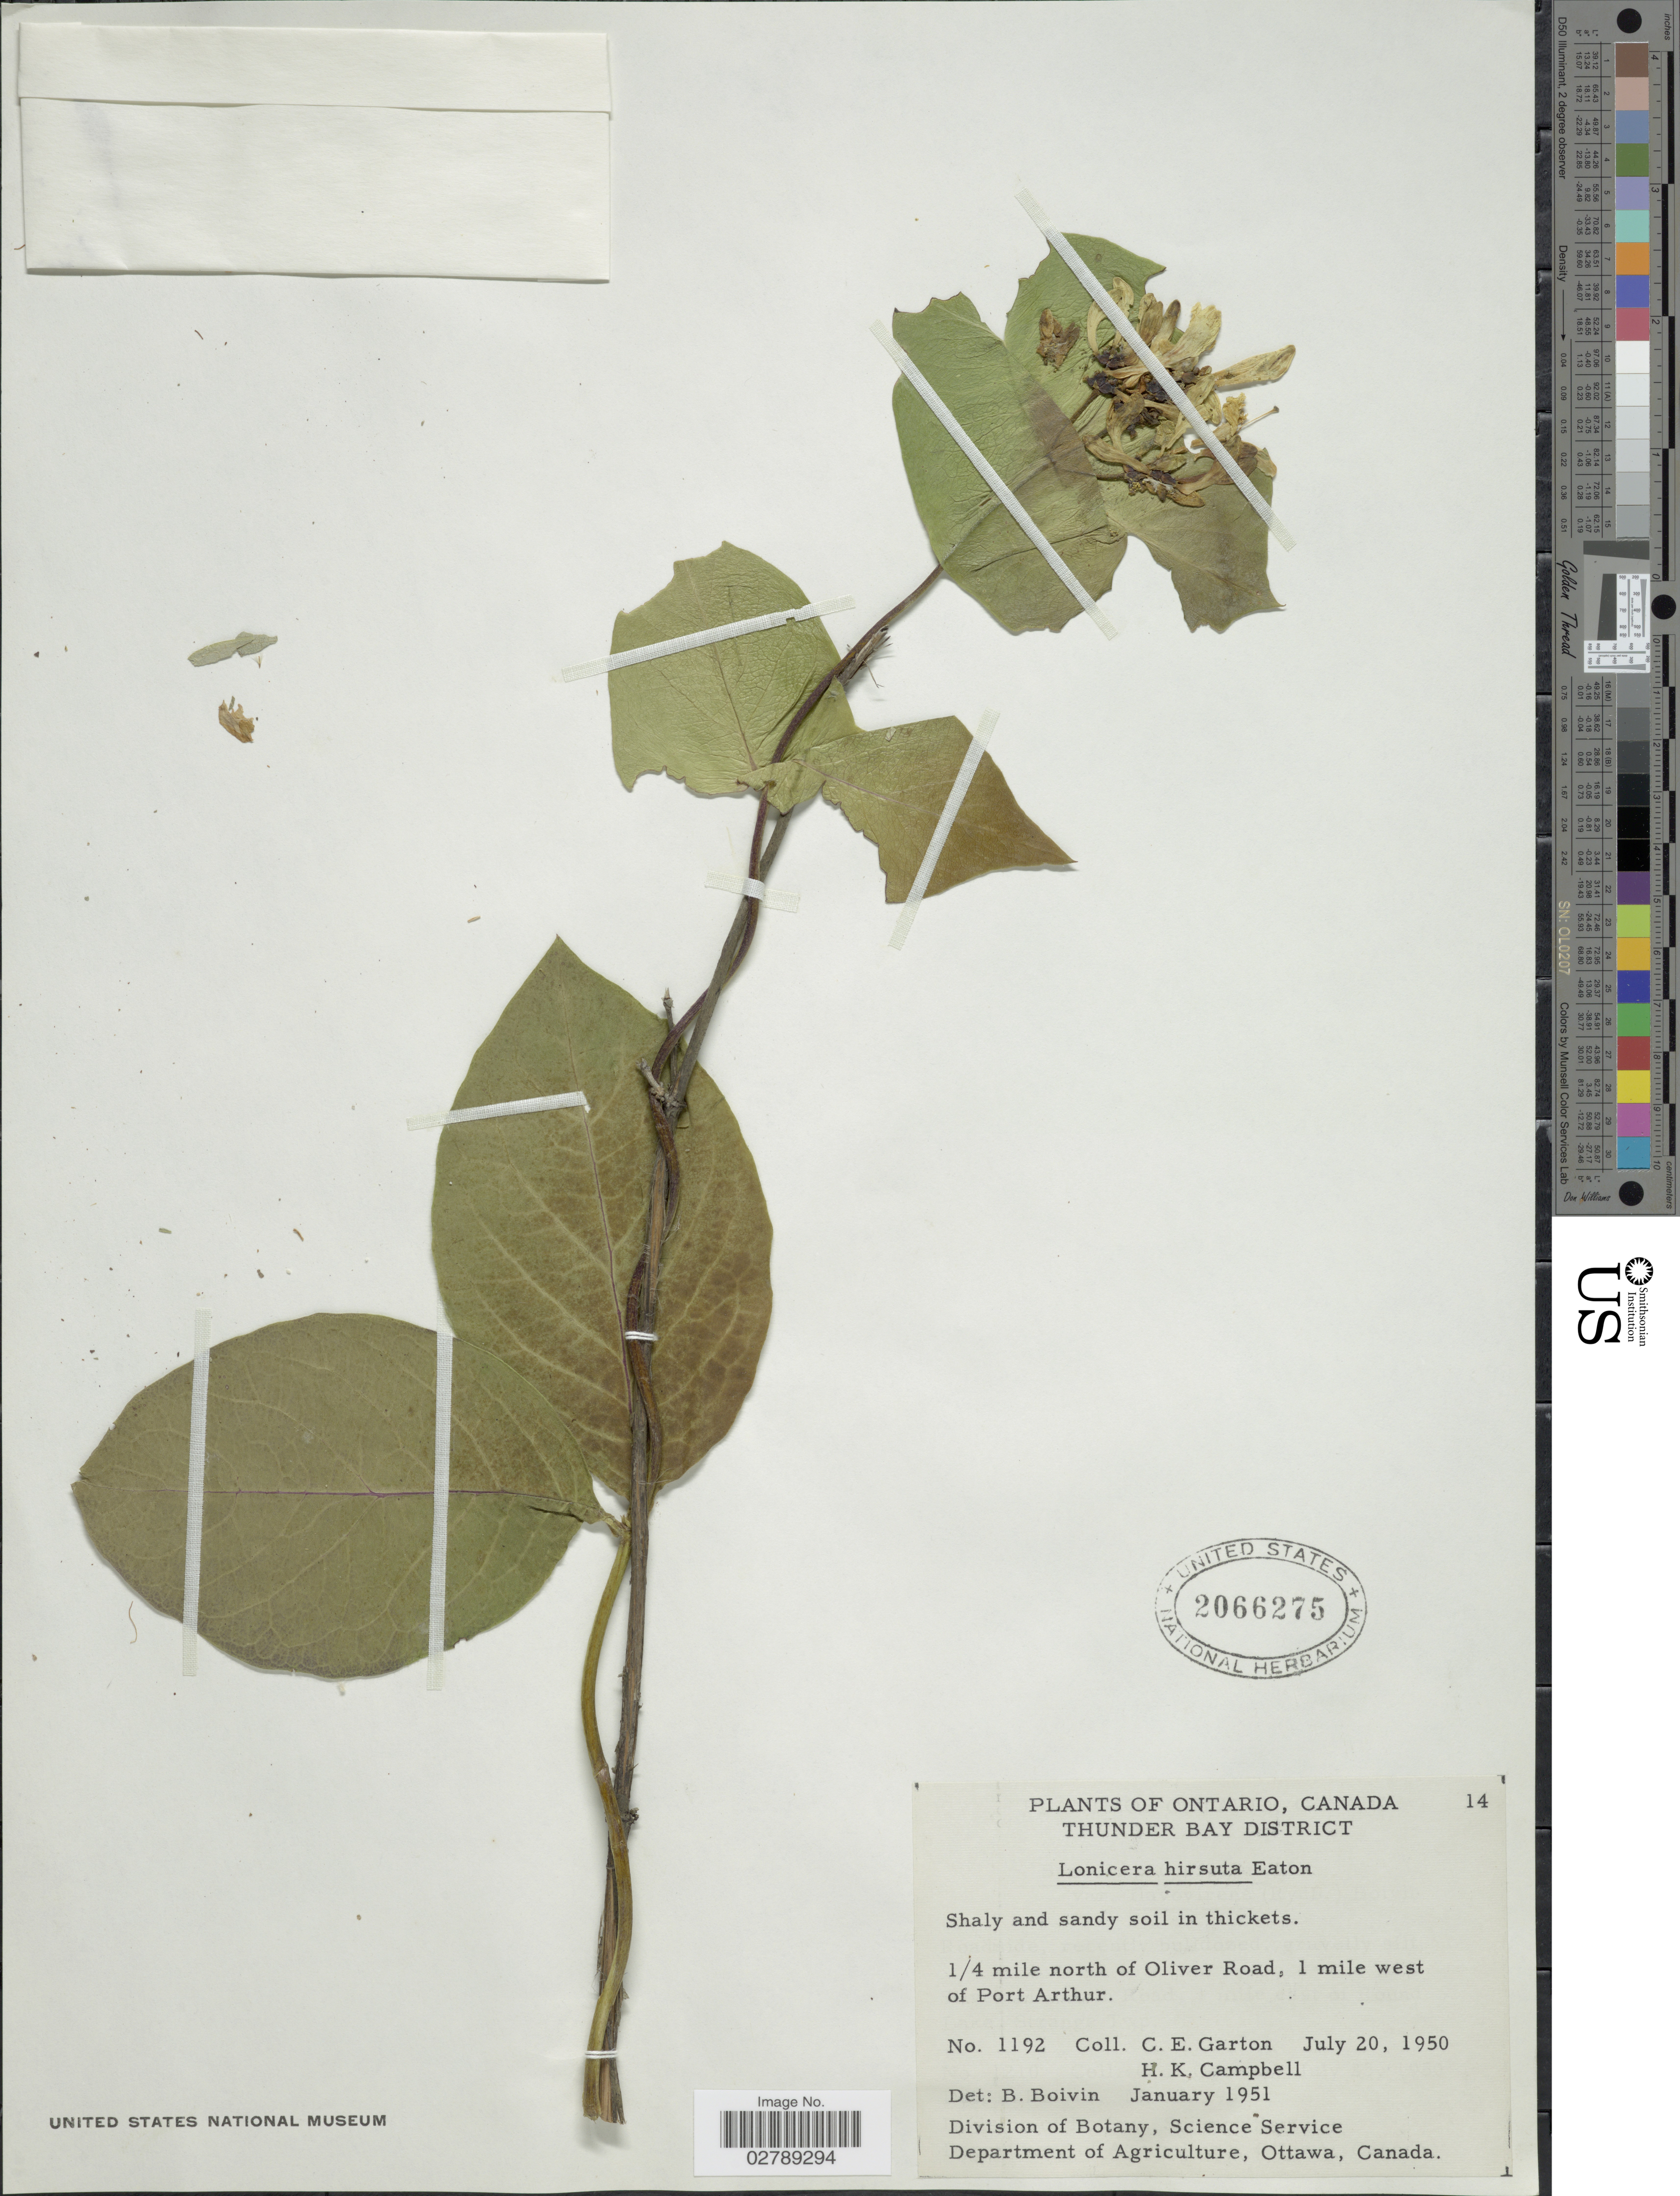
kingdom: Plantae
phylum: Tracheophyta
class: Magnoliopsida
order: Dipsacales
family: Caprifoliaceae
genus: Lonicera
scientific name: Lonicera hirsuta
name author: Eaton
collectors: C. E. Garton & H. K. Campbell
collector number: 1192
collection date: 1950-07-20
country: Canada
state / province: Ontario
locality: Thunder Bay District. 1/4 mile north of Oliver Road, 1 mile west of Port Arthur.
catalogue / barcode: US 2066275